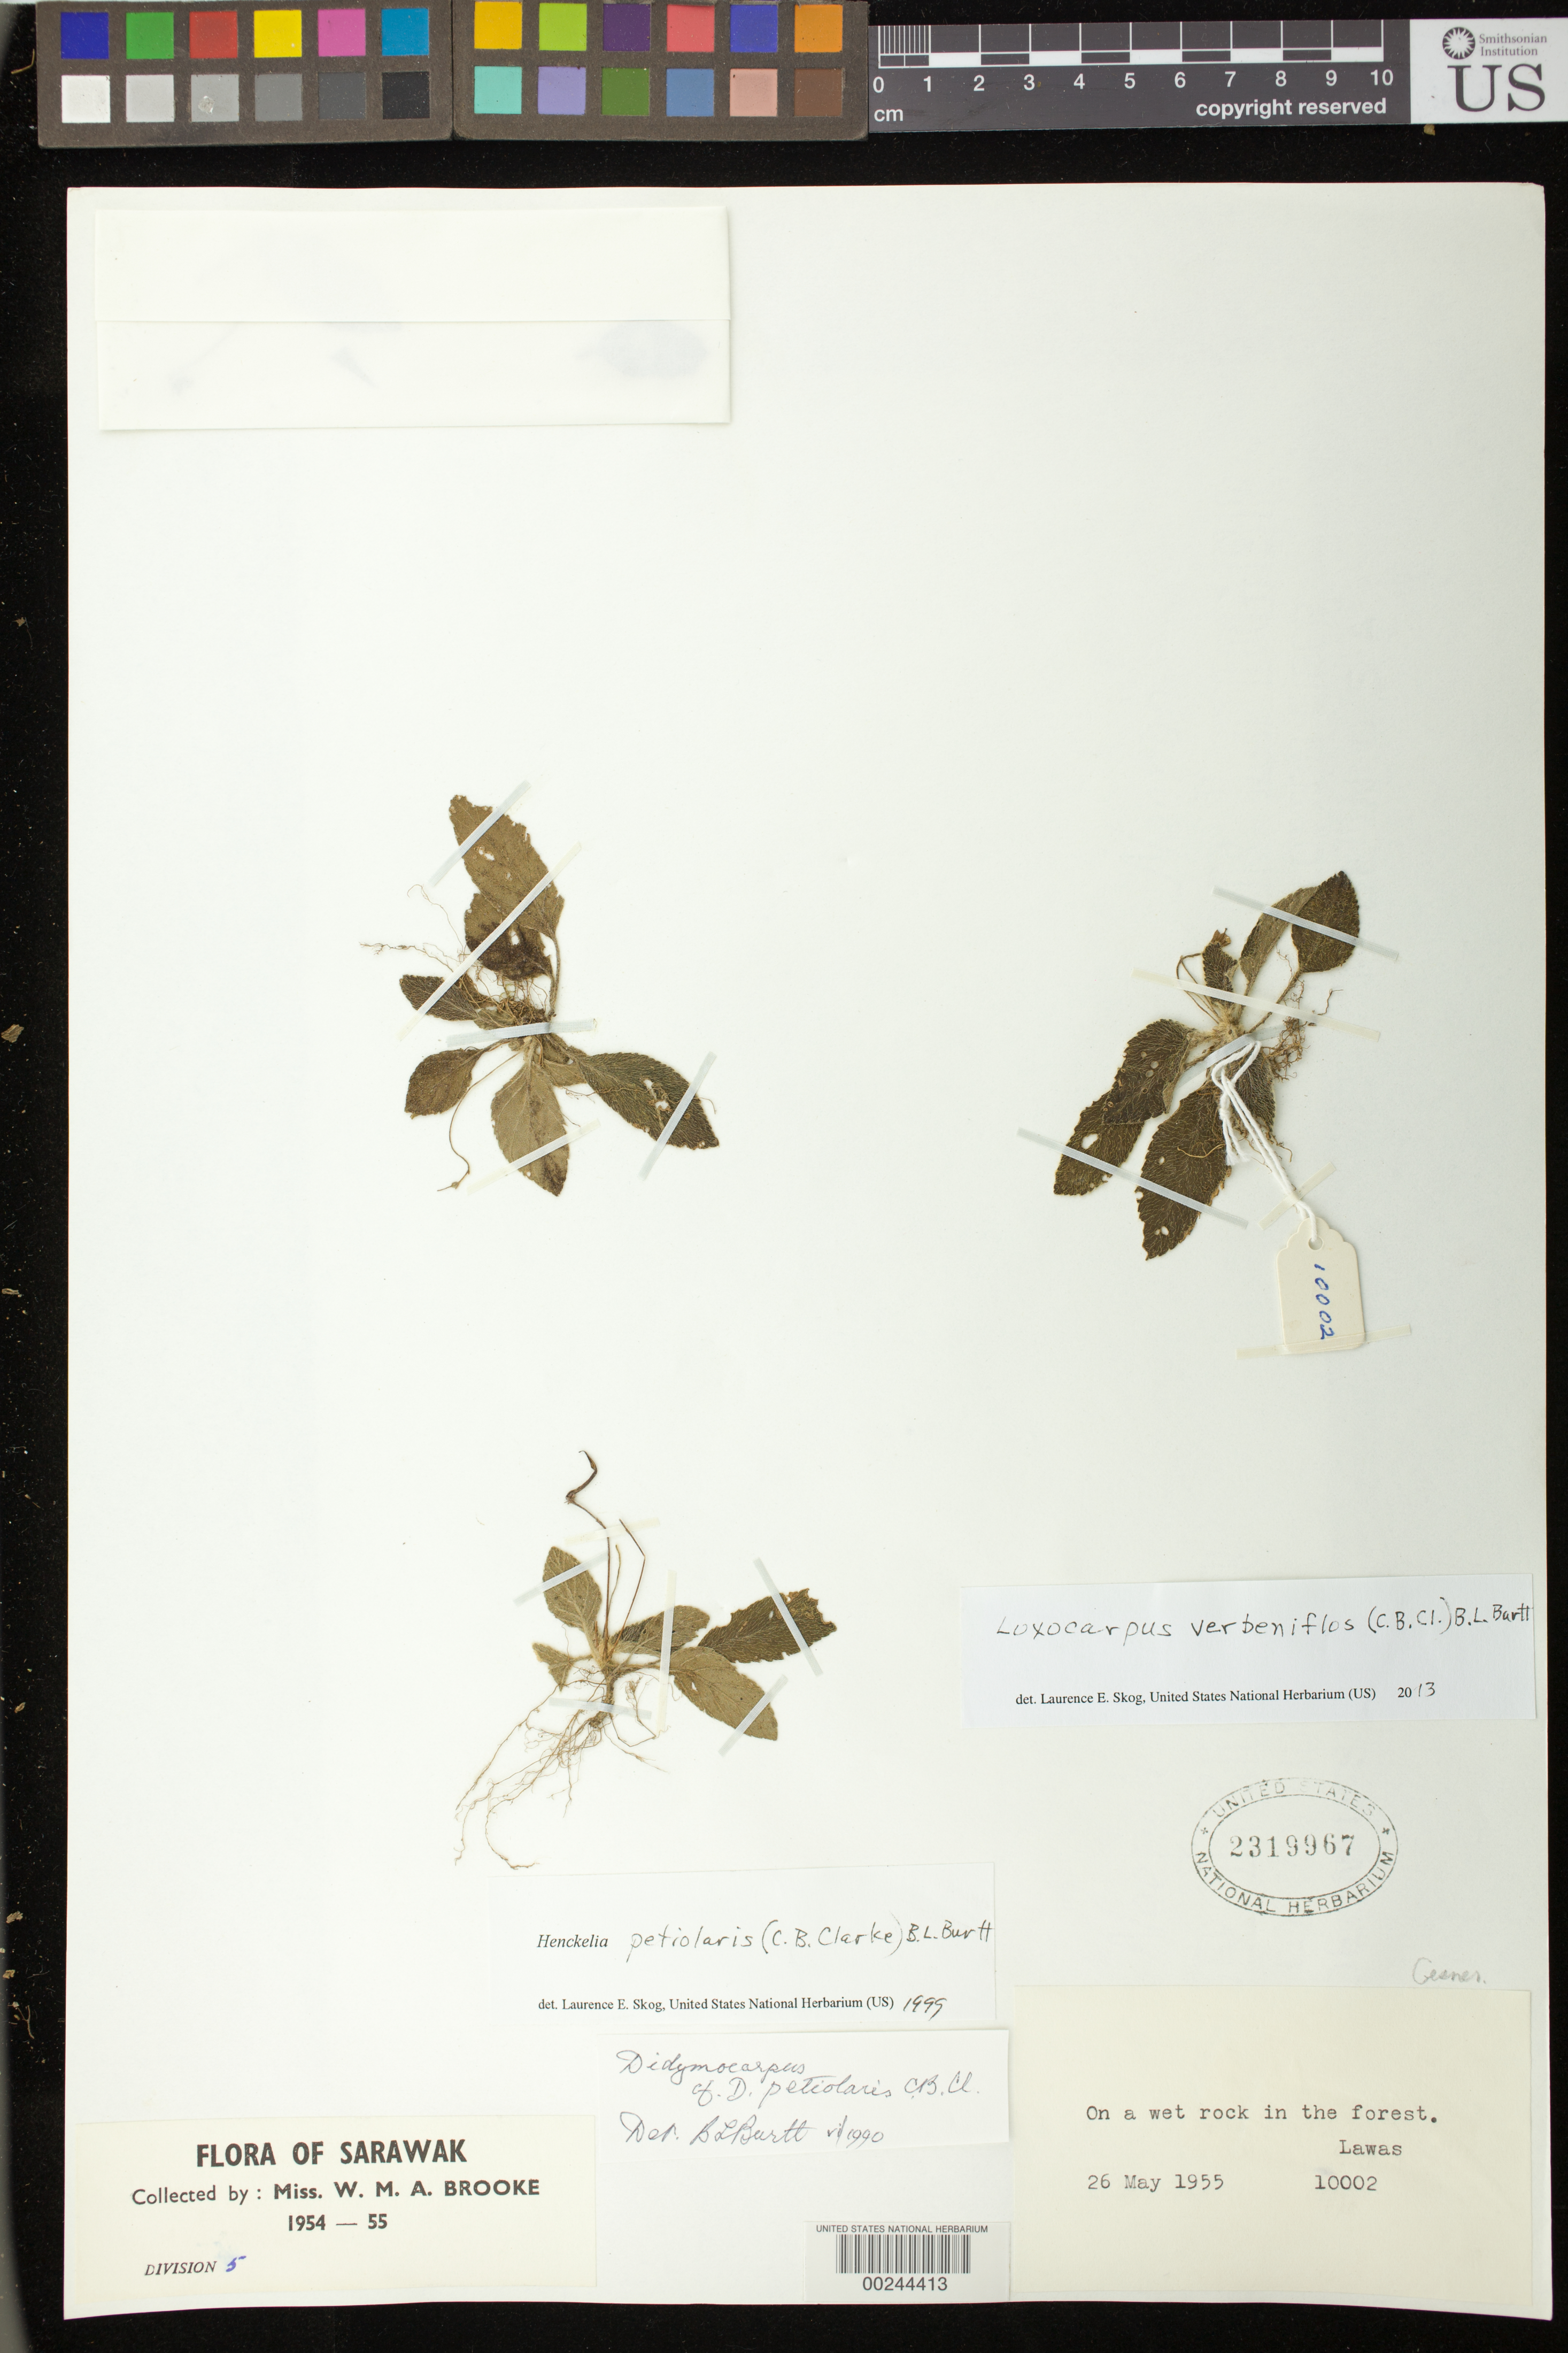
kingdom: Plantae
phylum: Tracheophyta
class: Magnoliopsida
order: Lamiales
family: Gesneriaceae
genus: Loxocarpus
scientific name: Loxocarpus verbeniflos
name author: (C.B. Clarke) B.L. Burtt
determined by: Skog, Laurence E.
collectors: W. Brooke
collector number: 10002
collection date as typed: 26 May 1955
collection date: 1955-05-26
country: Malaysia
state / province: Sarawak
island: Borneo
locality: Lawas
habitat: On a wet rock in the forest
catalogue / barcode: US 2319967